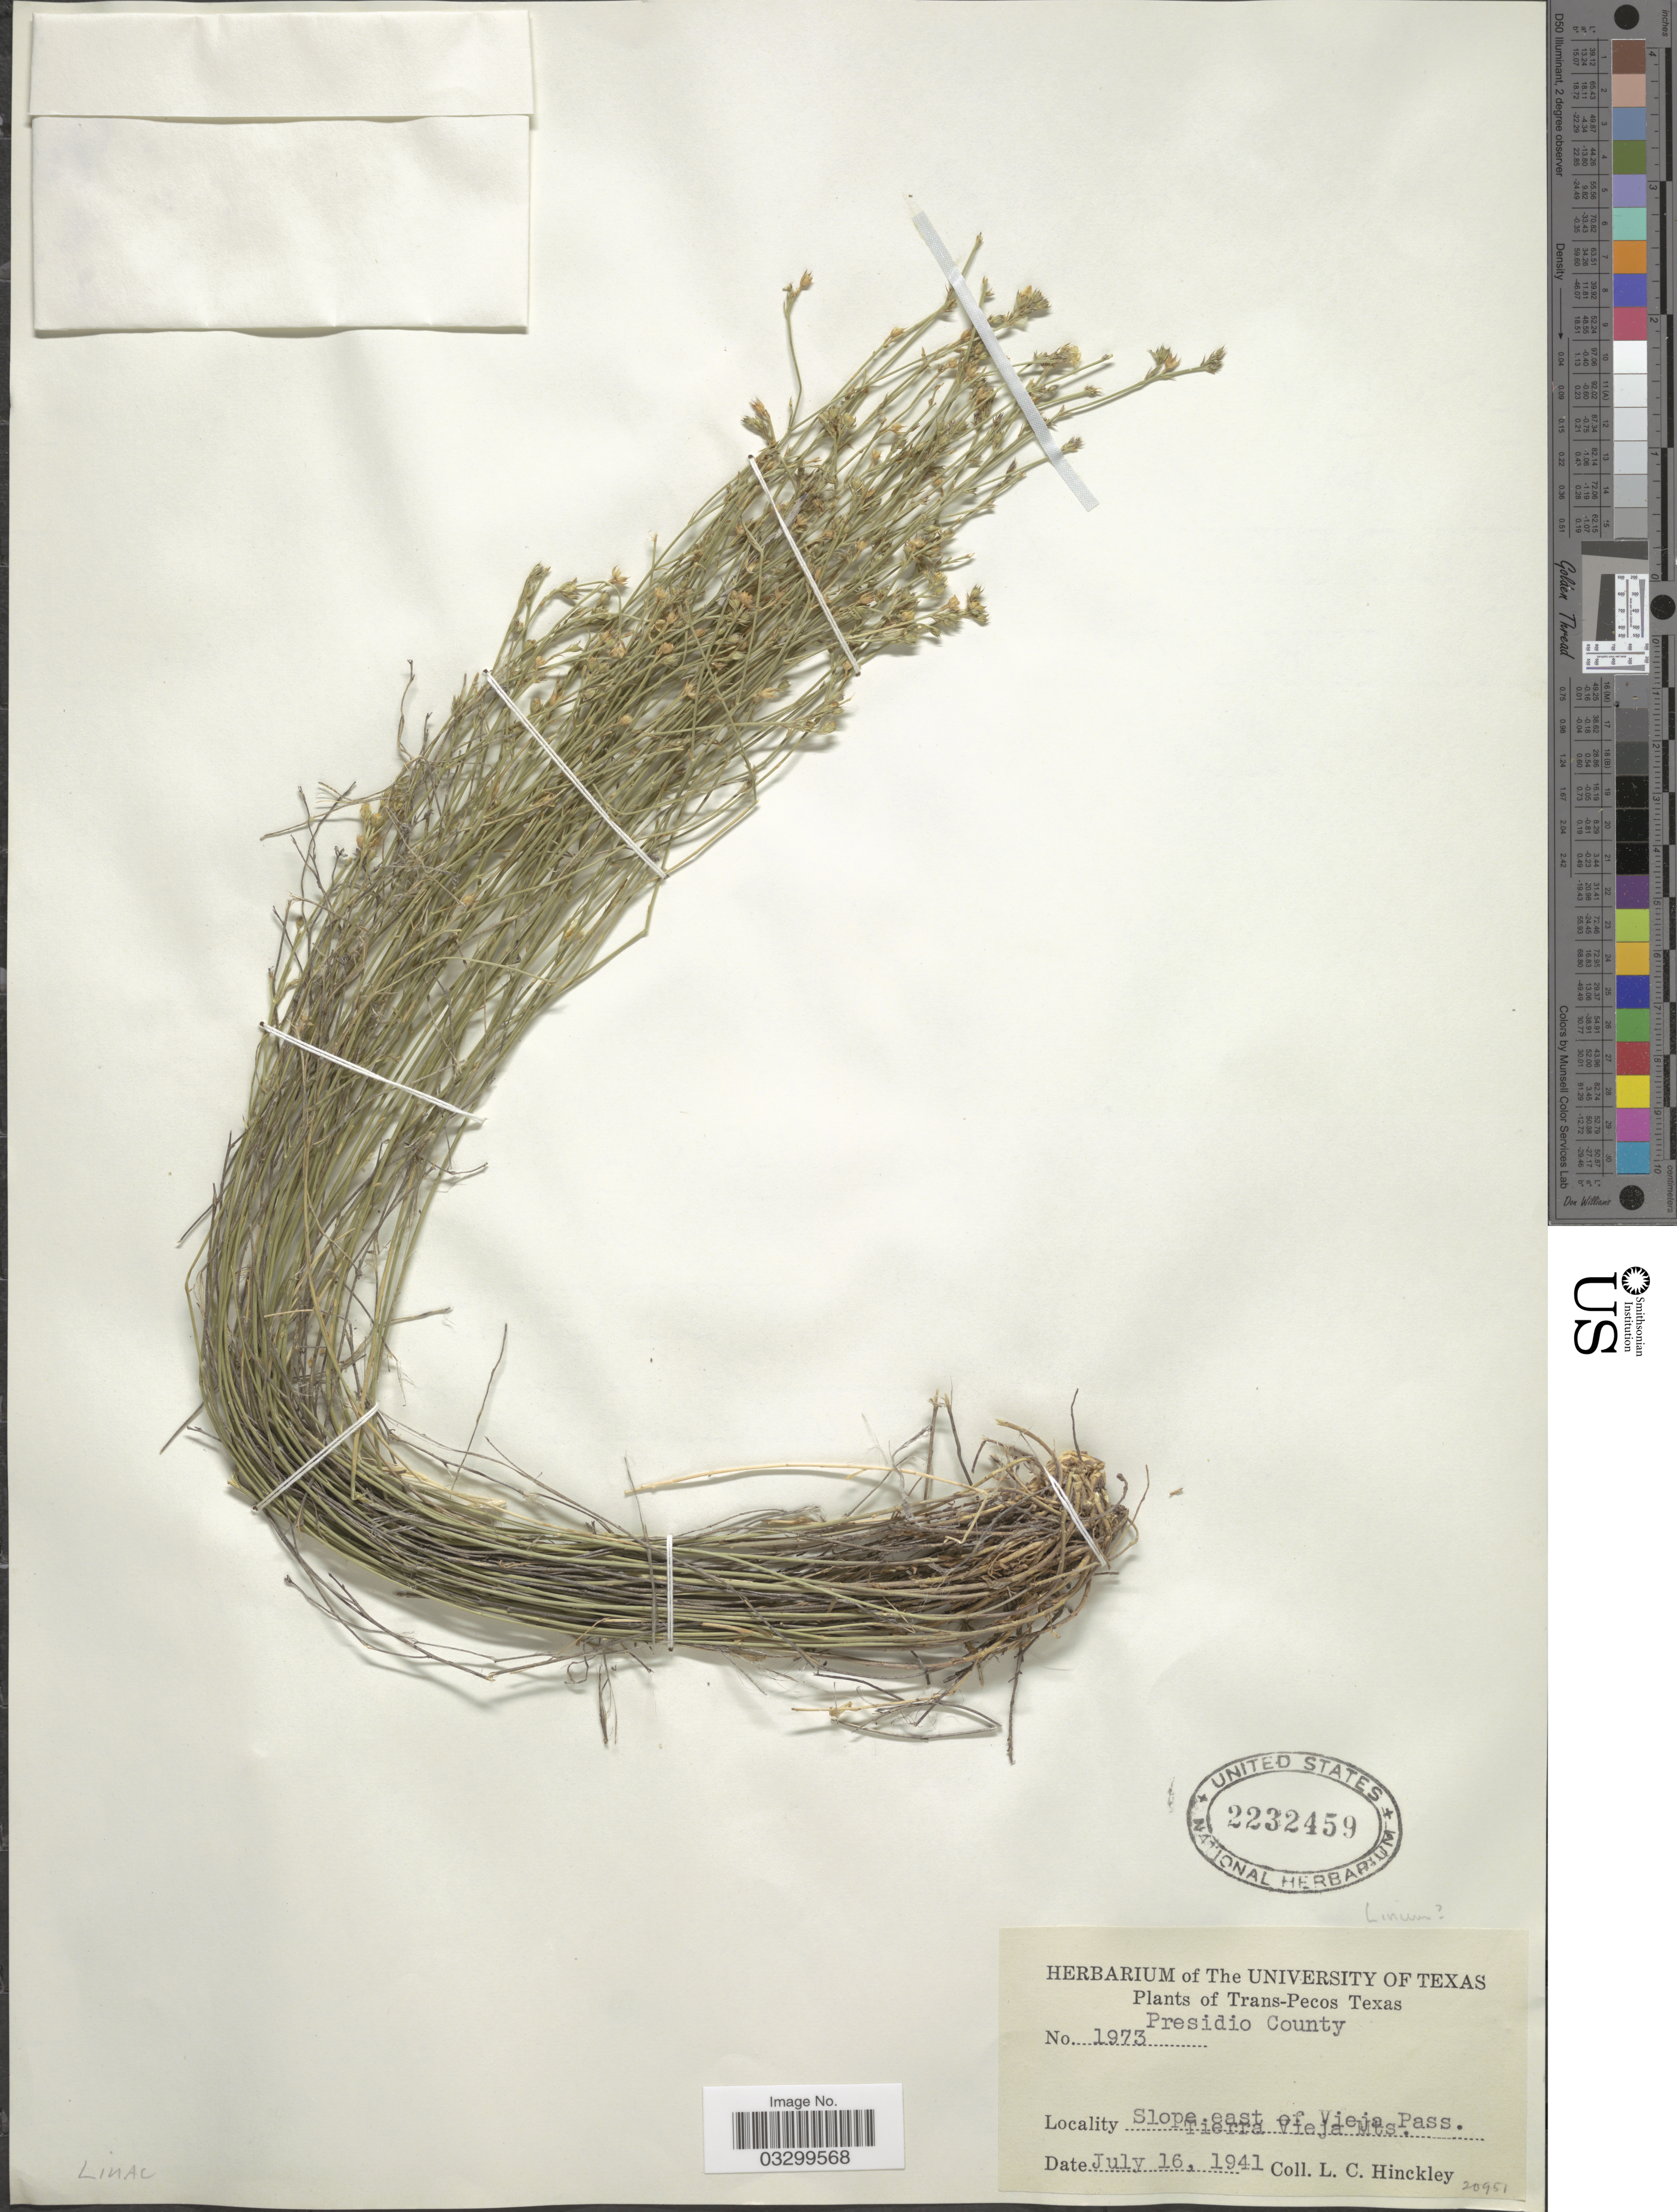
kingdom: Plantae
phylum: Tracheophyta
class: Magnoliopsida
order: Malpighiales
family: Linaceae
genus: Linum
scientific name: Linum sp.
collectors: L. Hinckley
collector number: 1973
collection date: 1941-07-16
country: United States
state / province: Texas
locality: Trans-Pecos. Presidio County. Slope east of Viejo Pass. Sierra Vieja Mts.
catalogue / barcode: US 2232459